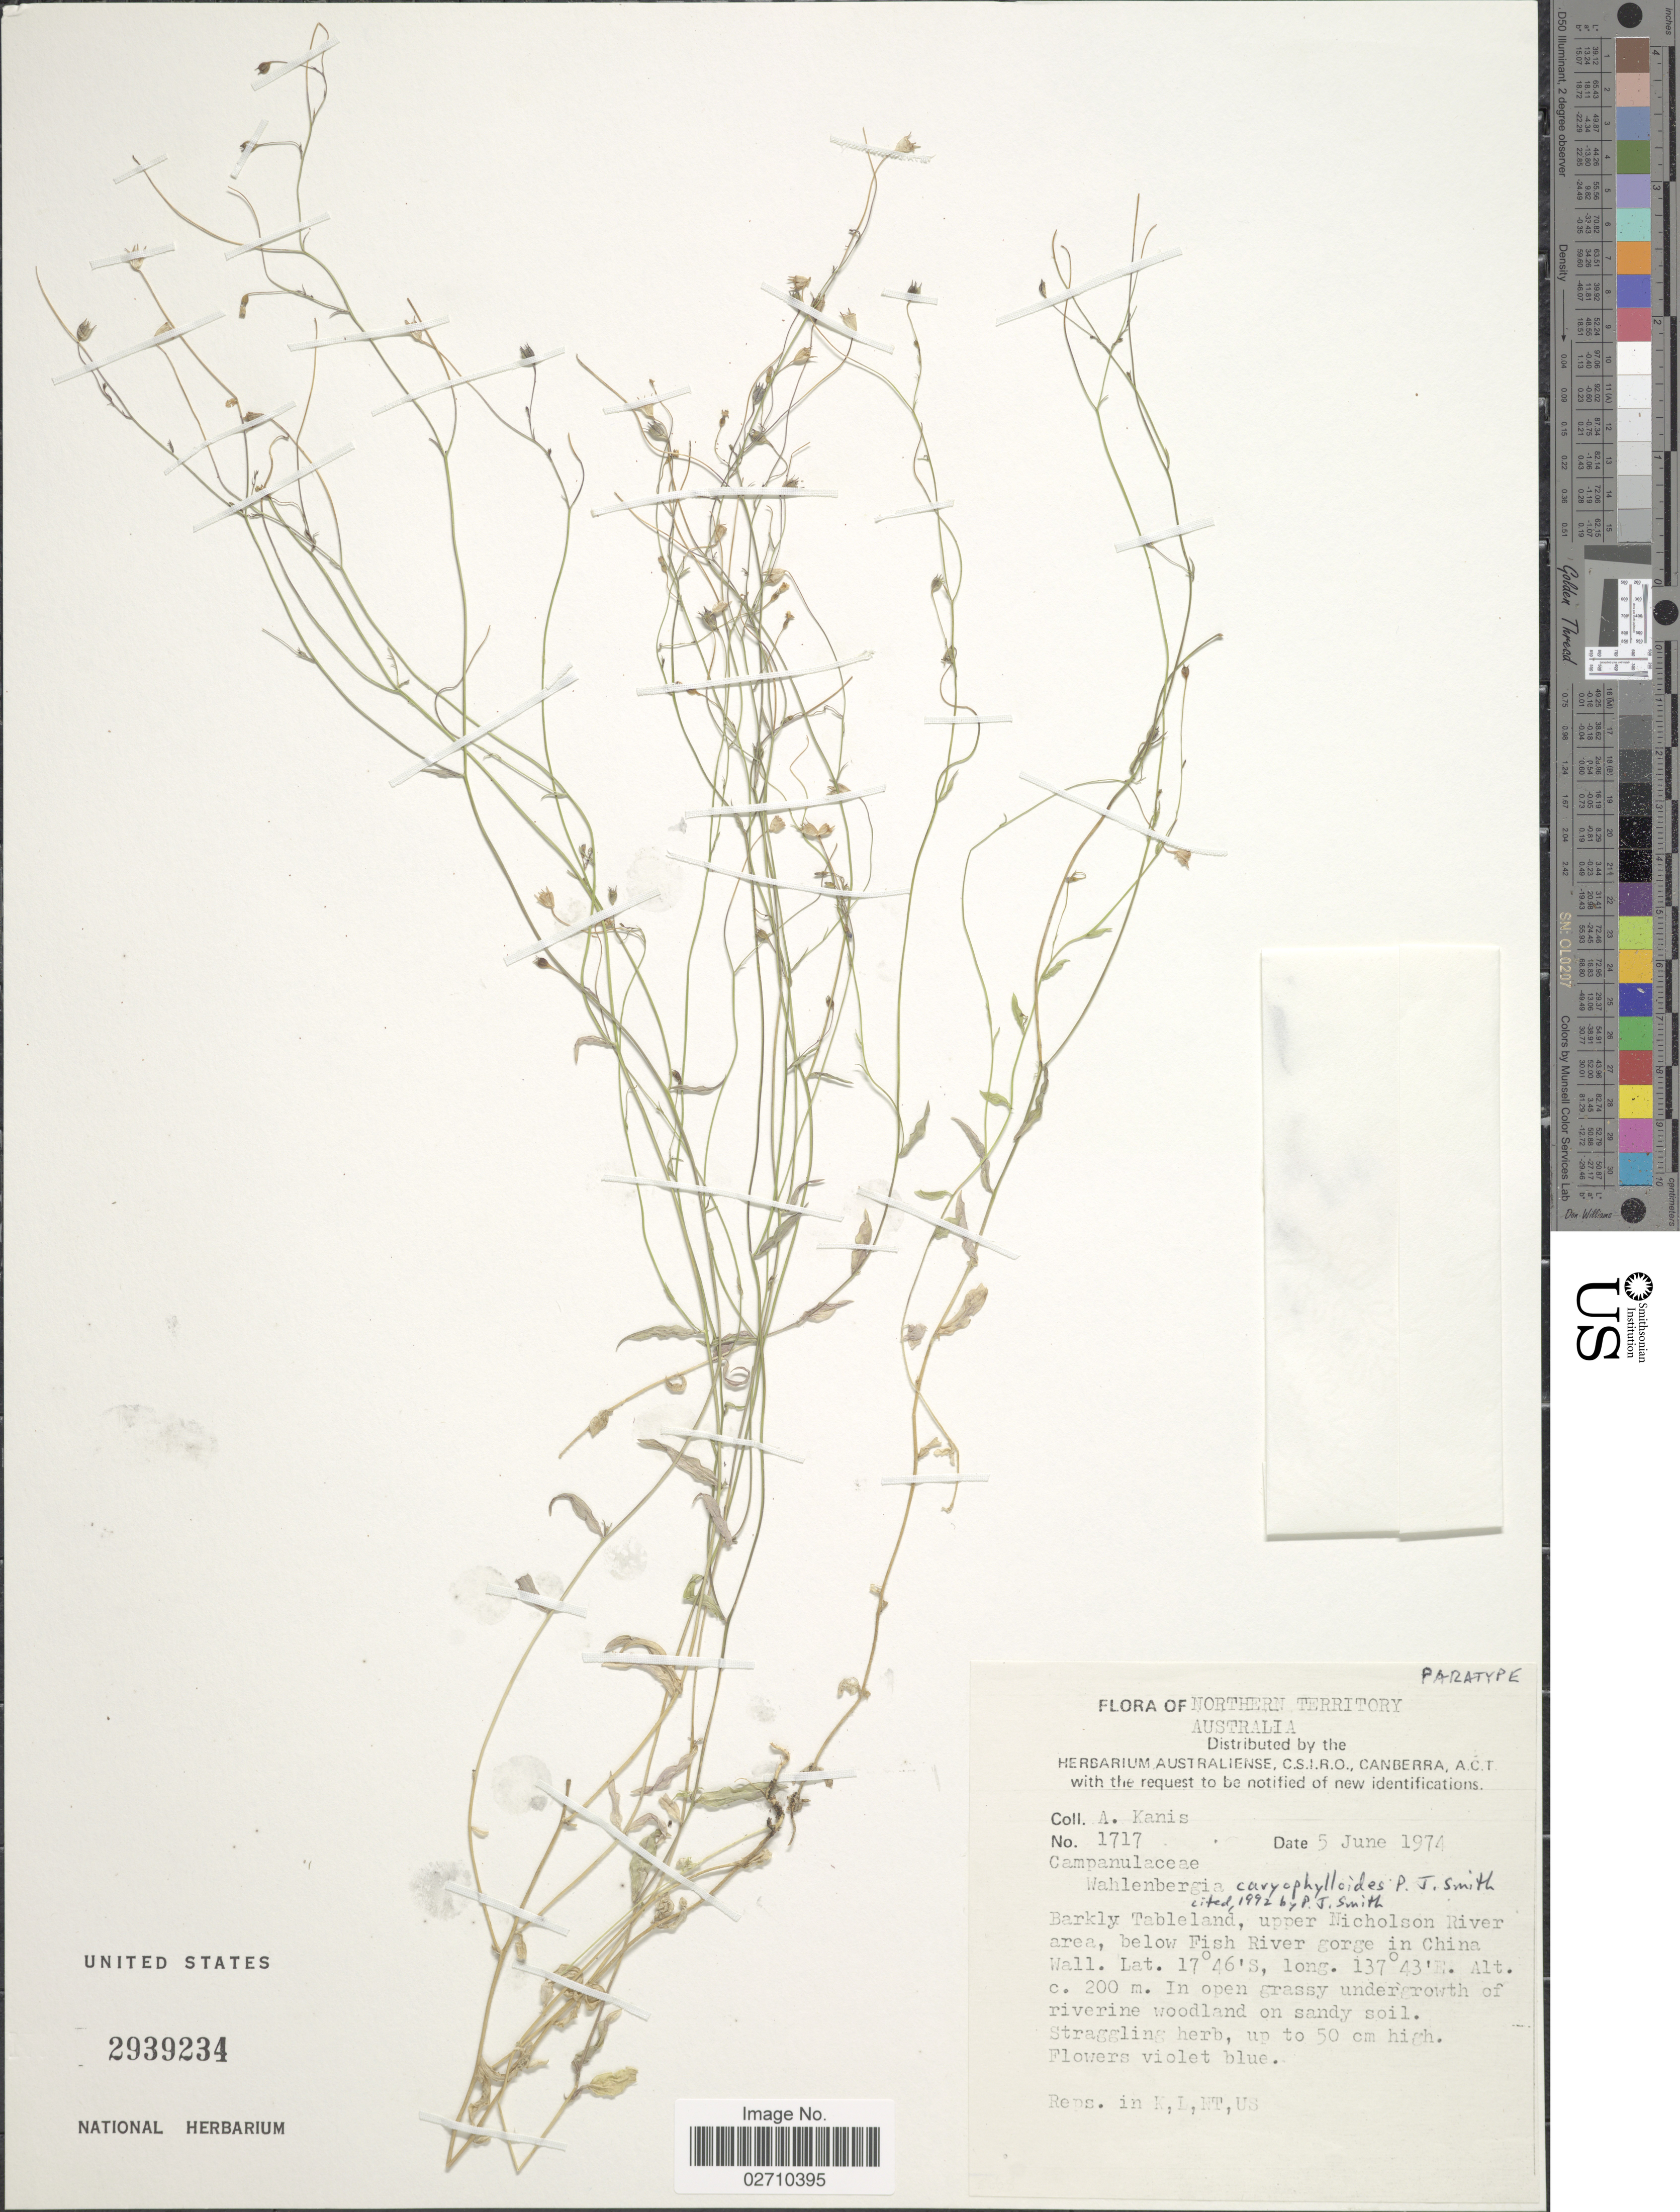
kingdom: Plantae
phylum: Tracheophyta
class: Magnoliopsida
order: Asterales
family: Campanulaceae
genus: Wahlenbergia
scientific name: Wahlenbergia caryophylloides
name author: P.J. Sm.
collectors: A. Kanis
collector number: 1717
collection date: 1974-06-05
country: Australia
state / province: Northern Territory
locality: Barkly Tableland, upper Nicholson River area, below Fish River gorge in China Wall.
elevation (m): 200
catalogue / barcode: US 2939234